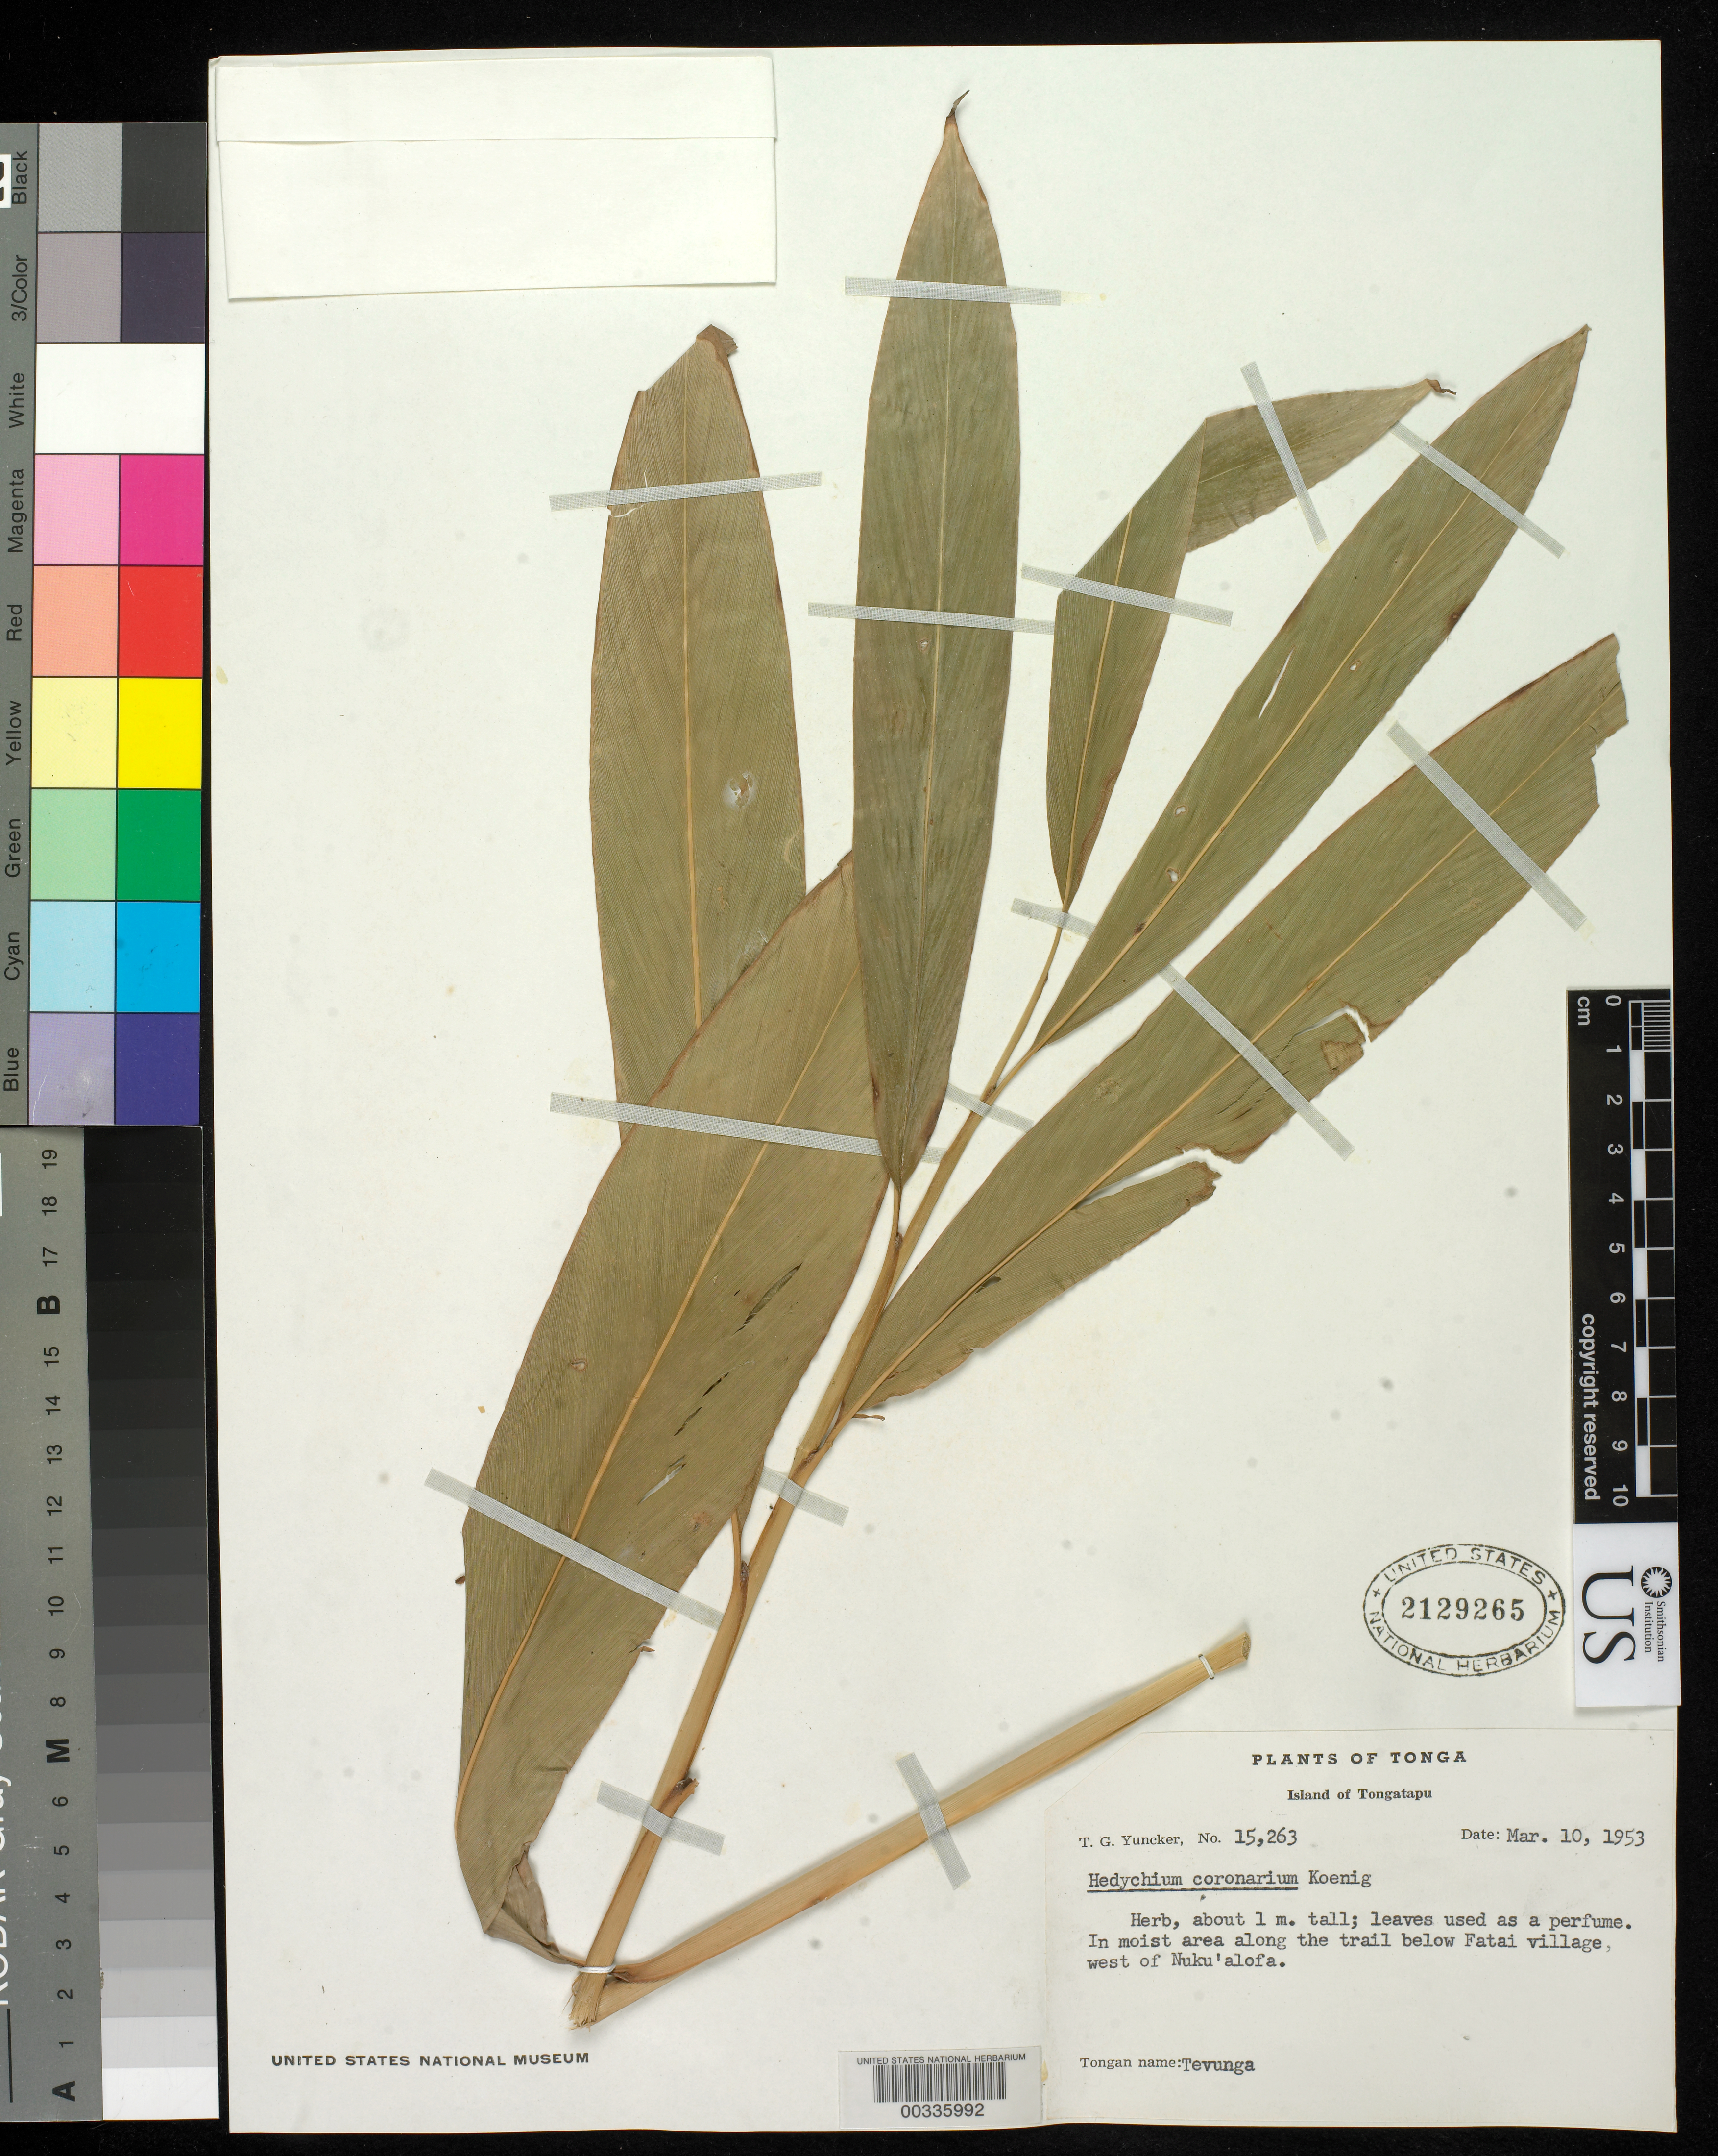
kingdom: Plantae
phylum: Tracheophyta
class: Liliopsida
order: Zingiberales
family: Zingiberaceae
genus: Hedychium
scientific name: Hedychium coronarium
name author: J. Koenig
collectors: T. G. Yuncker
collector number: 15263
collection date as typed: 10 Mar 1953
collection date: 1953-03-10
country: Tonga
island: Tongatapu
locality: In moist area along trail below Fatai village, W of Nuku'alofa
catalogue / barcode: US 2129265